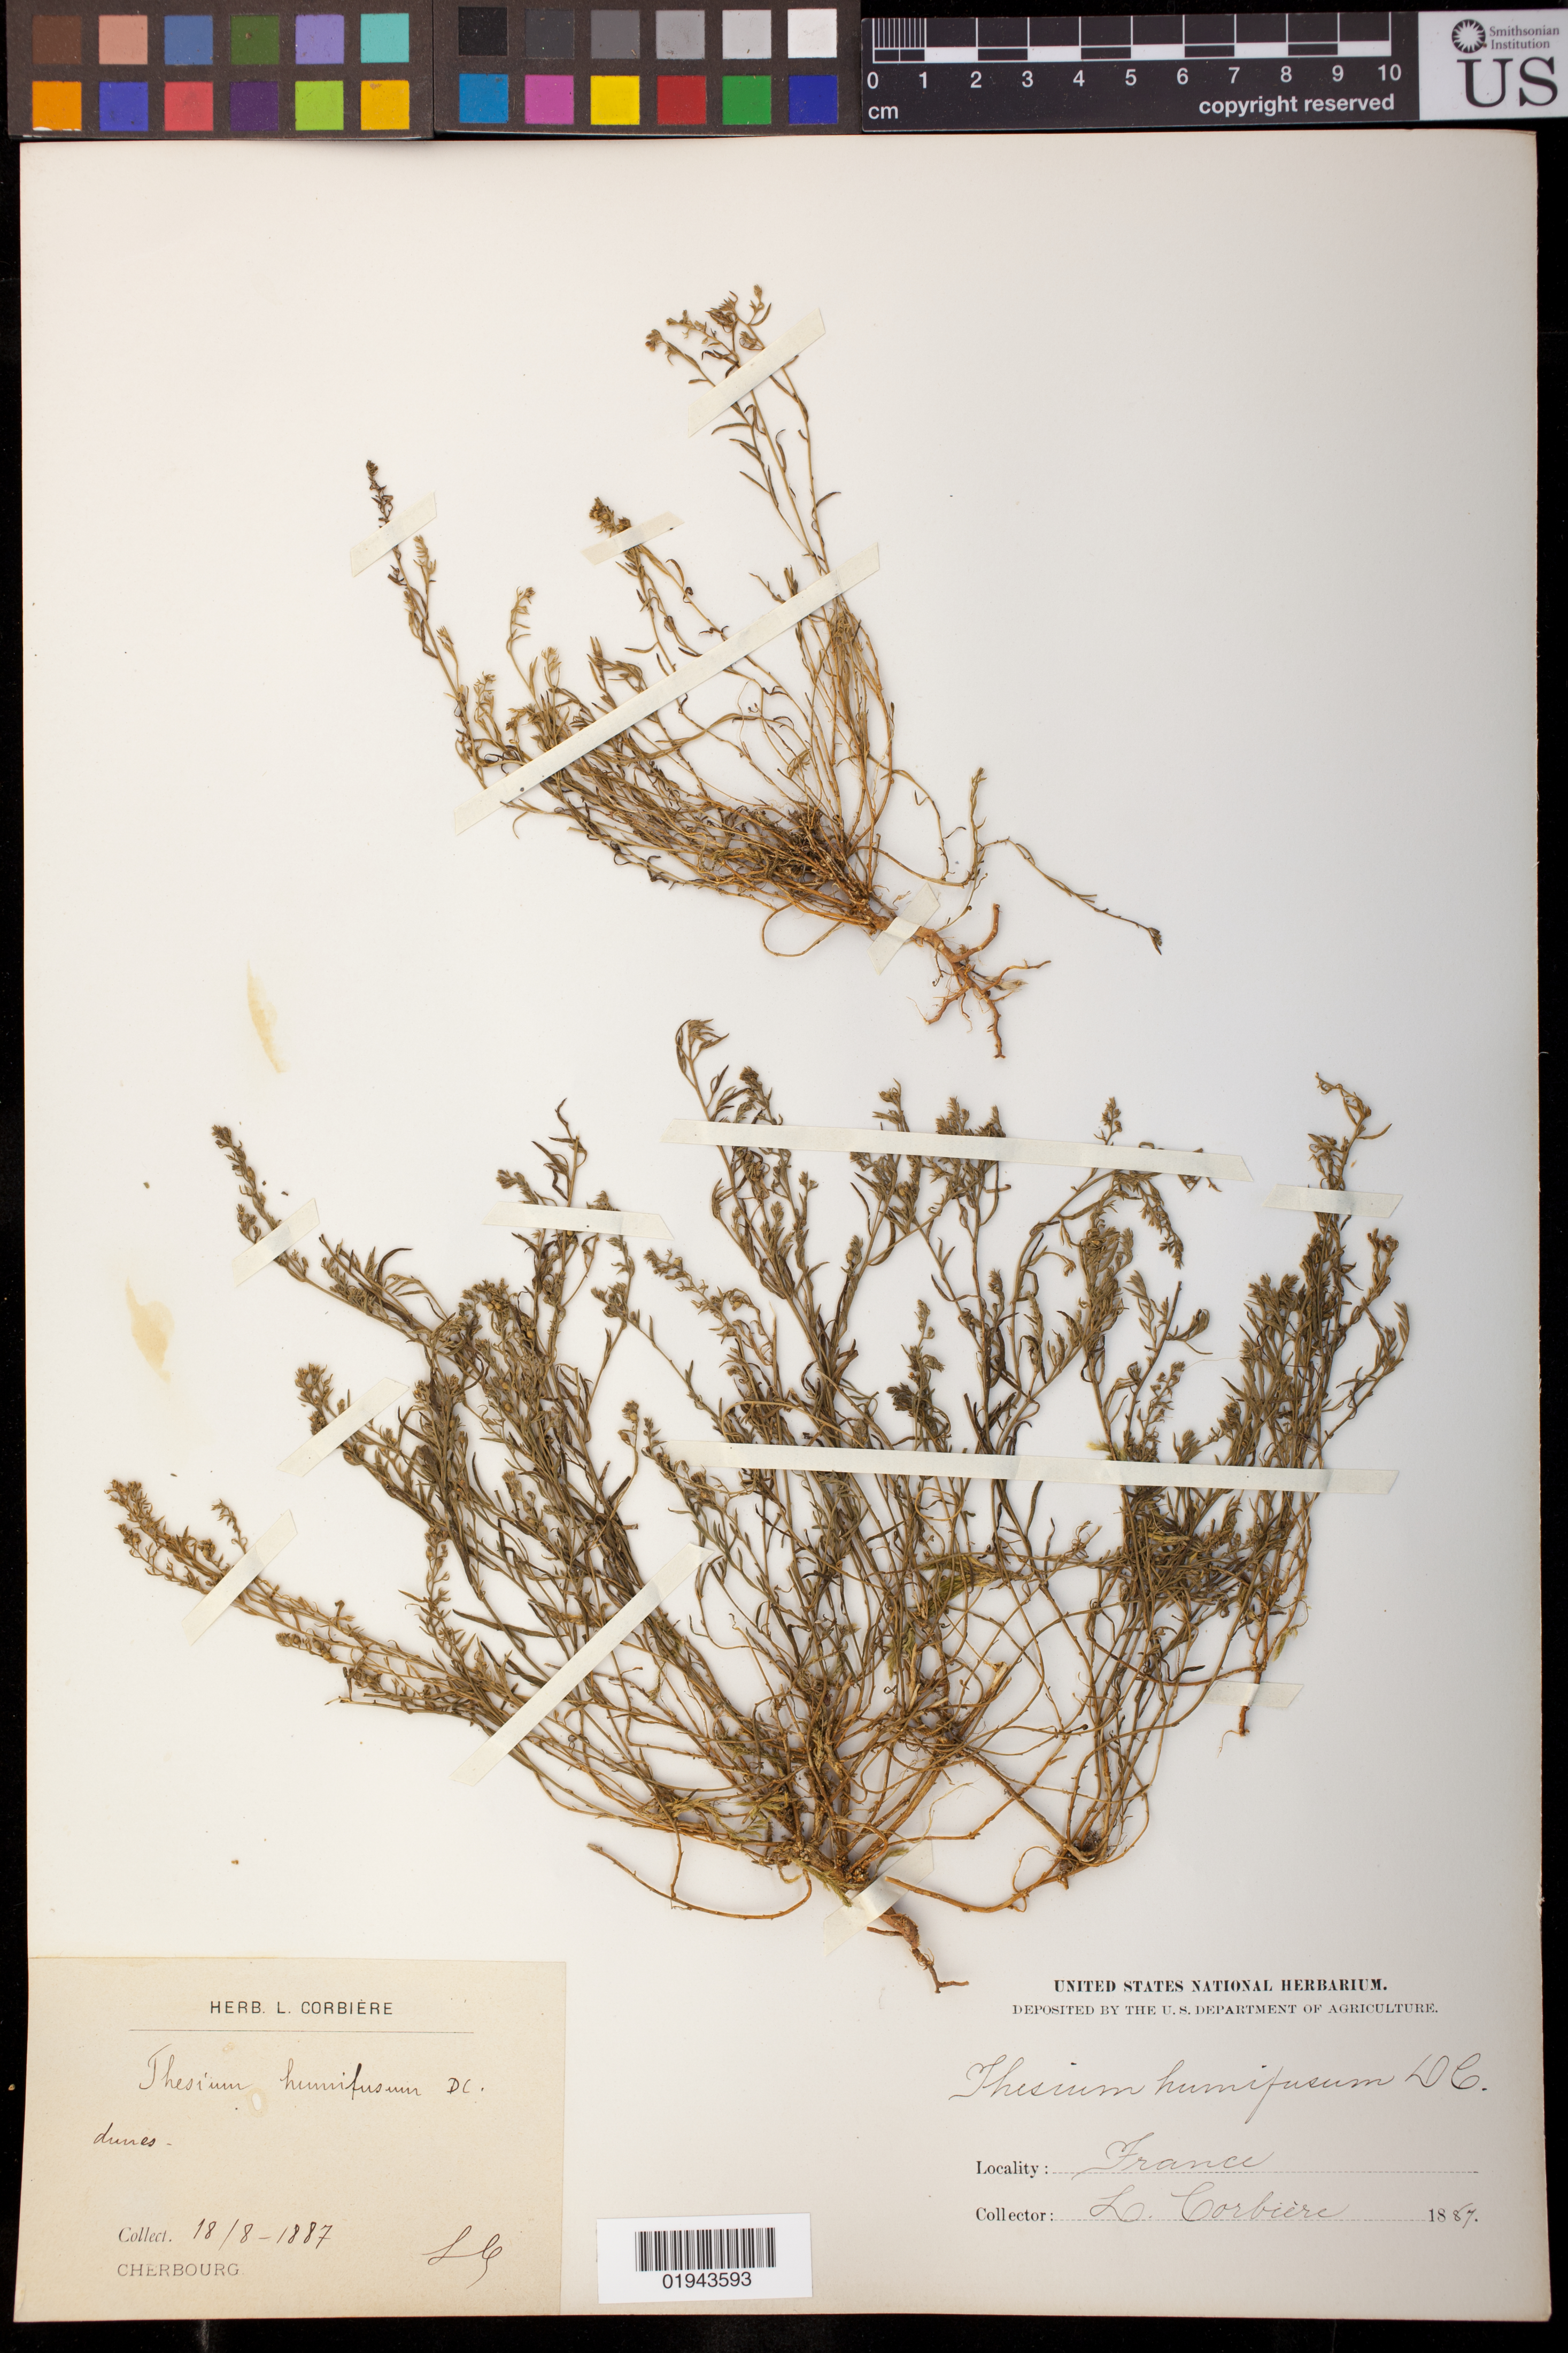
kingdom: Plantae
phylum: Tracheophyta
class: Magnoliopsida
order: Santalales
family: Thesiaceae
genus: Thesium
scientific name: Thesium humifusum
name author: DC.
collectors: L. Corbière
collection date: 1887-08-18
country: France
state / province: Normandie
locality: Cherbourg